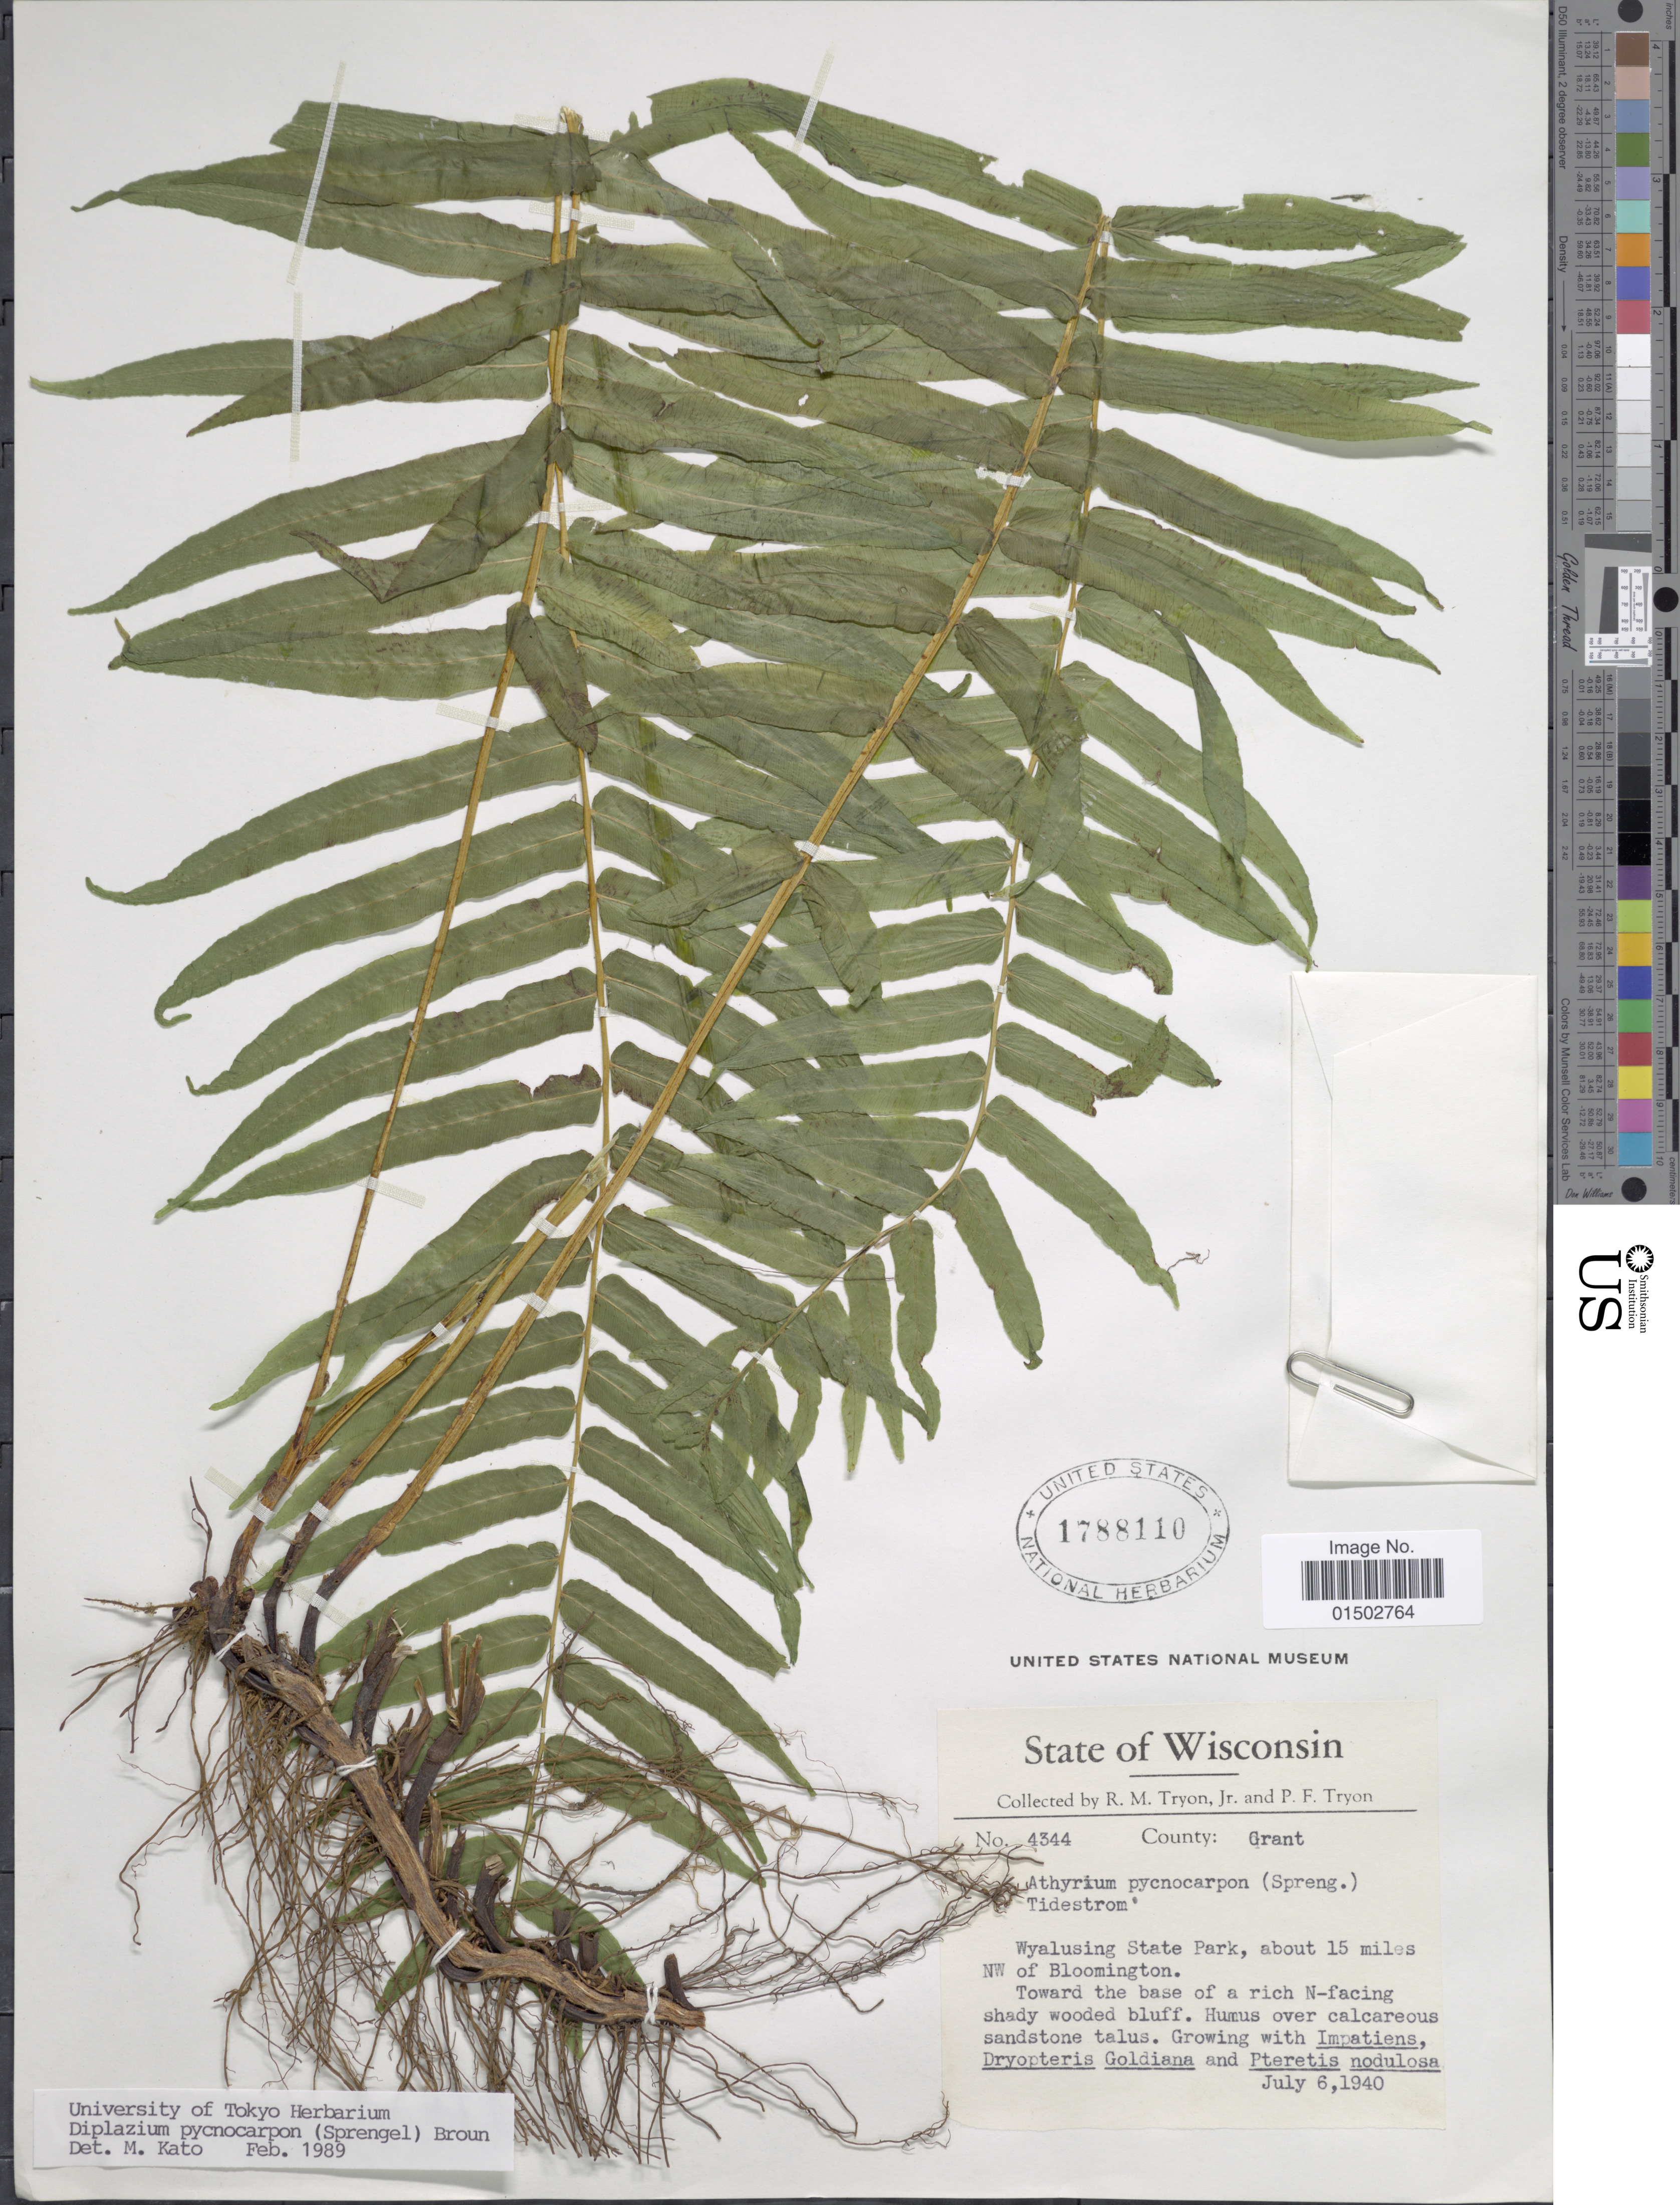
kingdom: Plantae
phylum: Tracheophyta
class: Polypodiopsida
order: Polypodiales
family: Diplaziopsidaceae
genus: Homalosorus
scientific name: Homalosorus pycnocarpos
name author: (Spreng.) Pic. Serm.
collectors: R. M. Tryon & P. Tryon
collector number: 4344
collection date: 1940-07-06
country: United States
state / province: Wisconsin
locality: County: Grant, Wyalusing State Park, about 15 miles NW of Bloomington. Toward the base of a rich N- facing shady wooded bluff.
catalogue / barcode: US 1788110